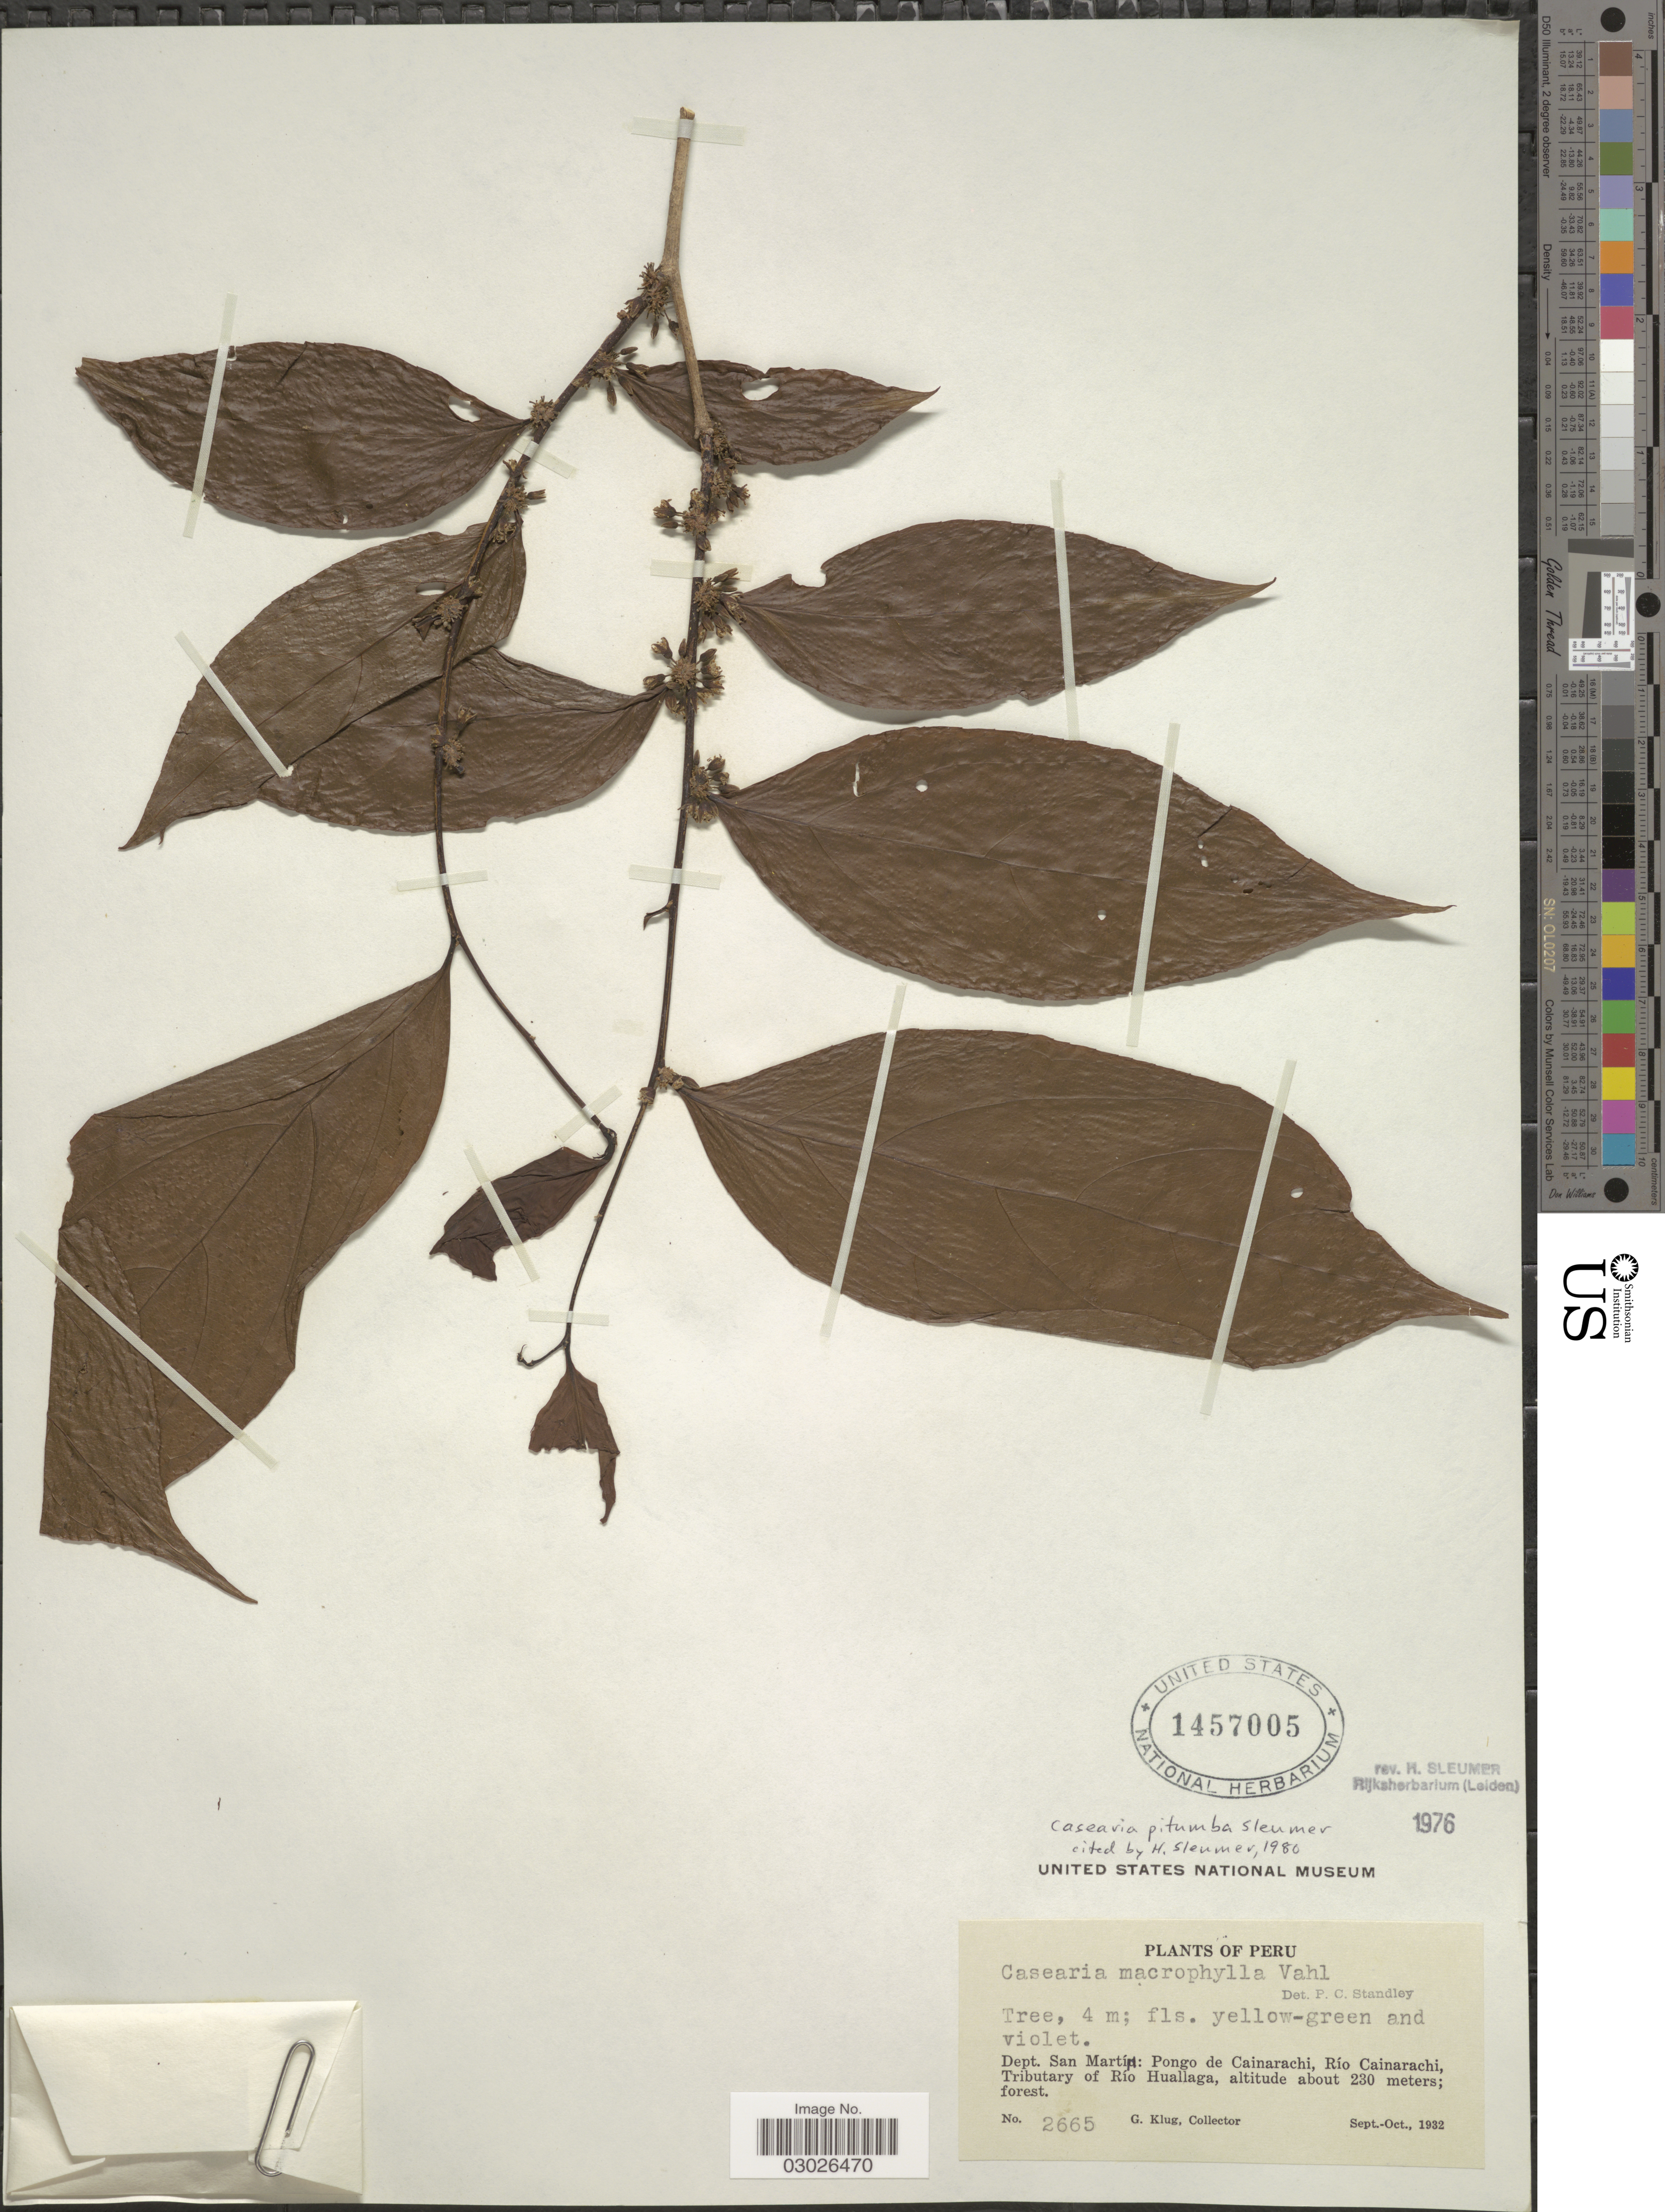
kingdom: Plantae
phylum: Tracheophyta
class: Magnoliopsida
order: Malpighiales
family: Salicaceae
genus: Casearia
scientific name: Casearia pitumba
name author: Sleumer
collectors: G. Klug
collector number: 2665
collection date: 1932-09/1932-10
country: Peru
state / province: San Martín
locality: Dept. San Martín: Pongo de Cainarachi, Río Cainarachi, Tributary of Río Huallaga.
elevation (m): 230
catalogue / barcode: US 1457005